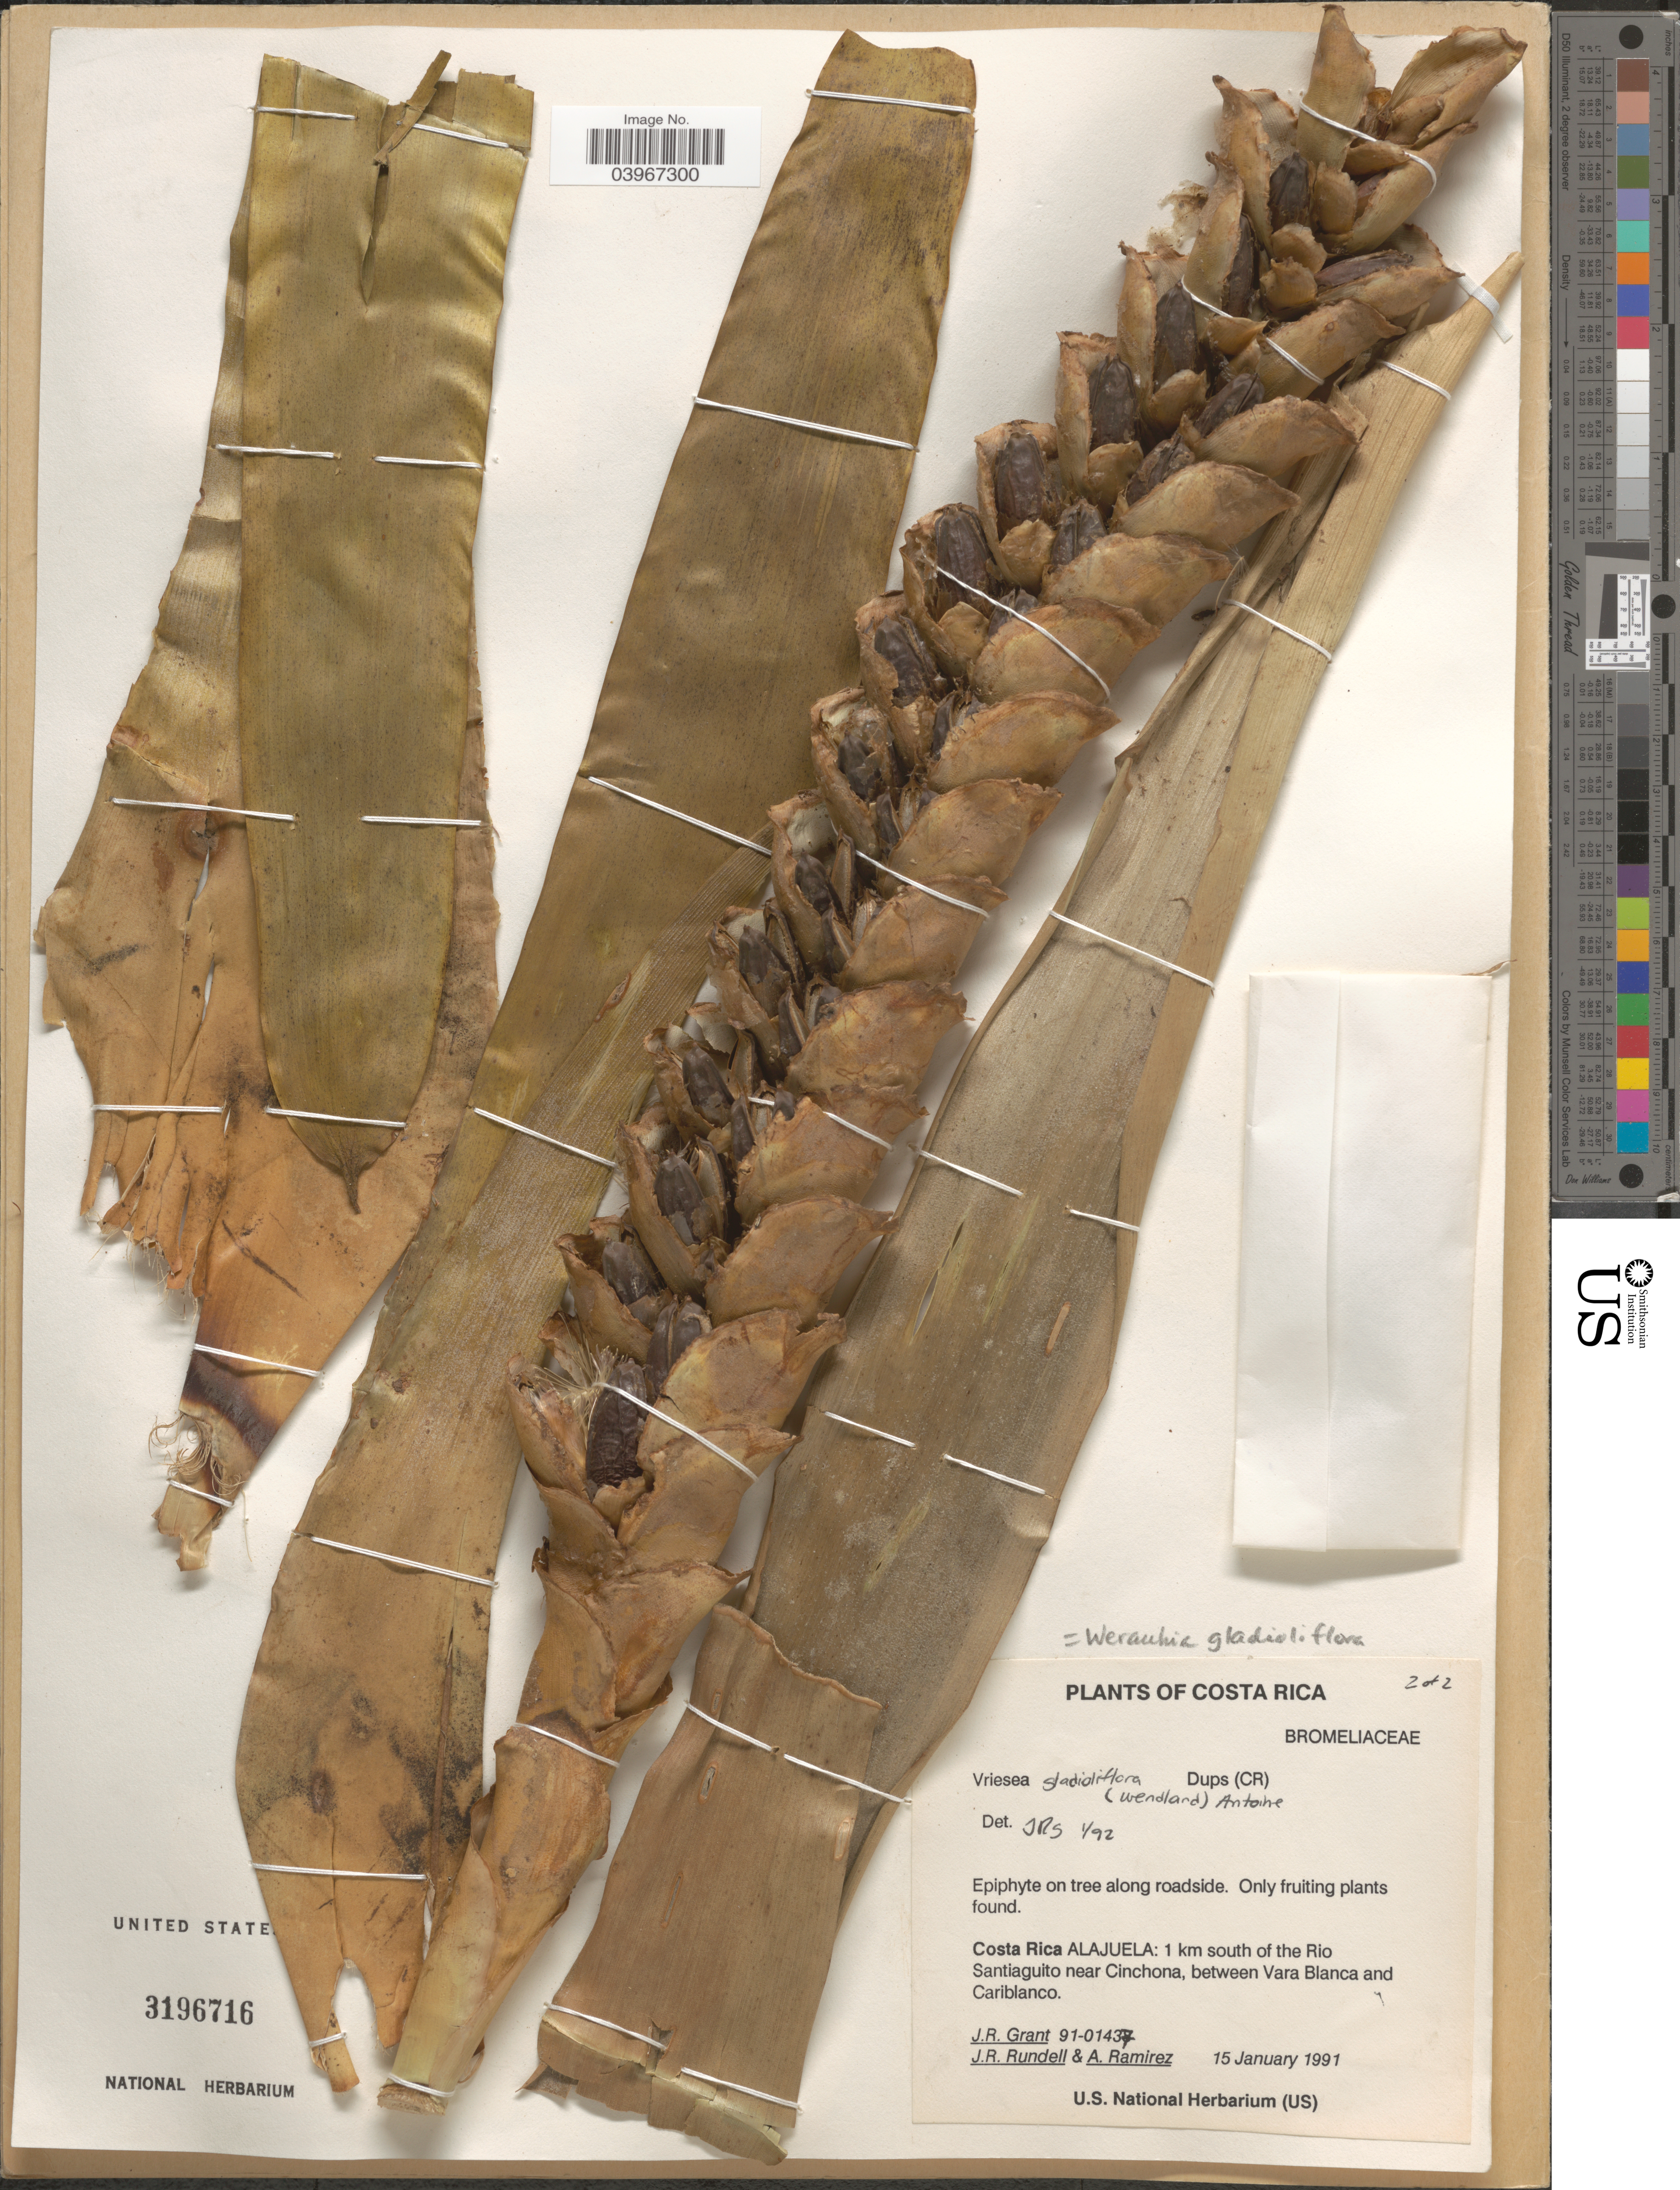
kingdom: Plantae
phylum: Tracheophyta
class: Liliopsida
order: Poales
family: Bromeliaceae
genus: Werauhia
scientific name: Werauhia gladioliflora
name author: (H. Wendl.) J.R. Grant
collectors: J. Grant, J. R. Rundell & A. Ramirez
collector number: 91-01437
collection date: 1991-01-15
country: Costa Rica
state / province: Alajuela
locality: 1 km south of the Rio Santiaguito near Chinchona, between Vara Blanca and Cariblanco.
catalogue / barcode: US 3196716